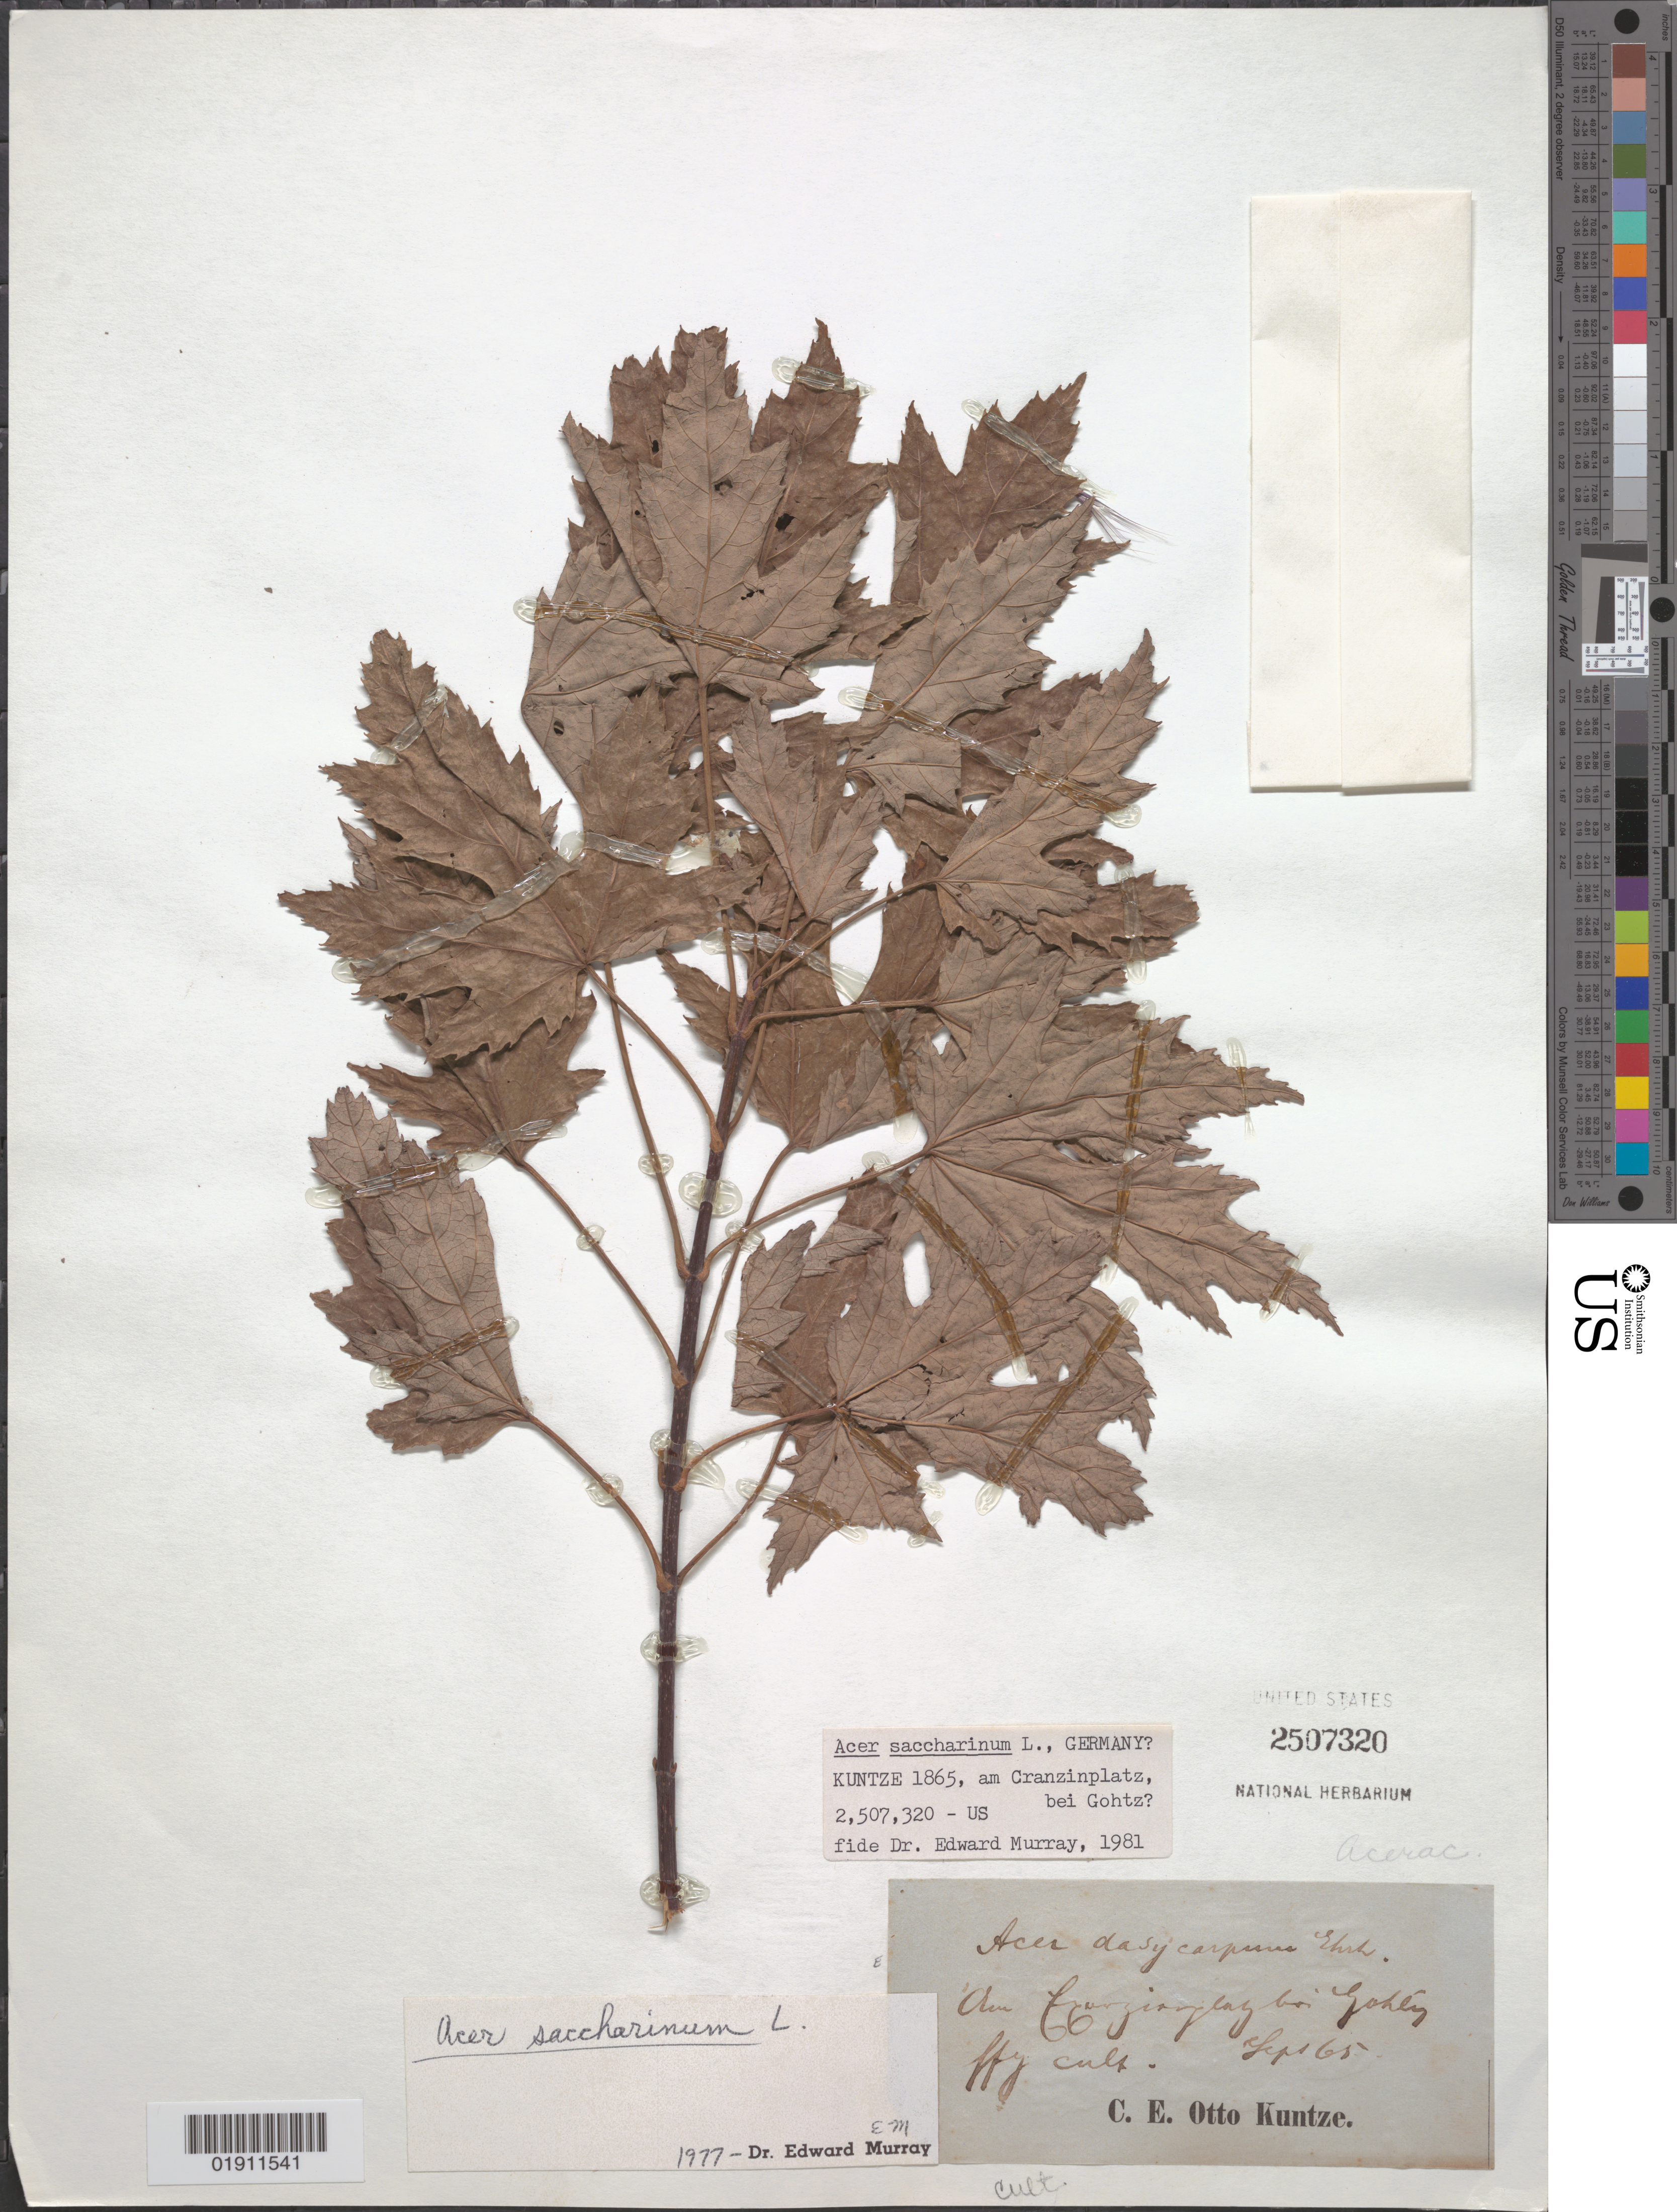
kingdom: Plantae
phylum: Tracheophyta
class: Magnoliopsida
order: Sapindales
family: Sapindaceae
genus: Acer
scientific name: Acer saccharinum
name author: L.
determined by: Murray, Edward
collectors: C.E.O. Kuntze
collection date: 1865-09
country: Germany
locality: Cranzinplatz, Gohtliz [?]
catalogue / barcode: US 2507320